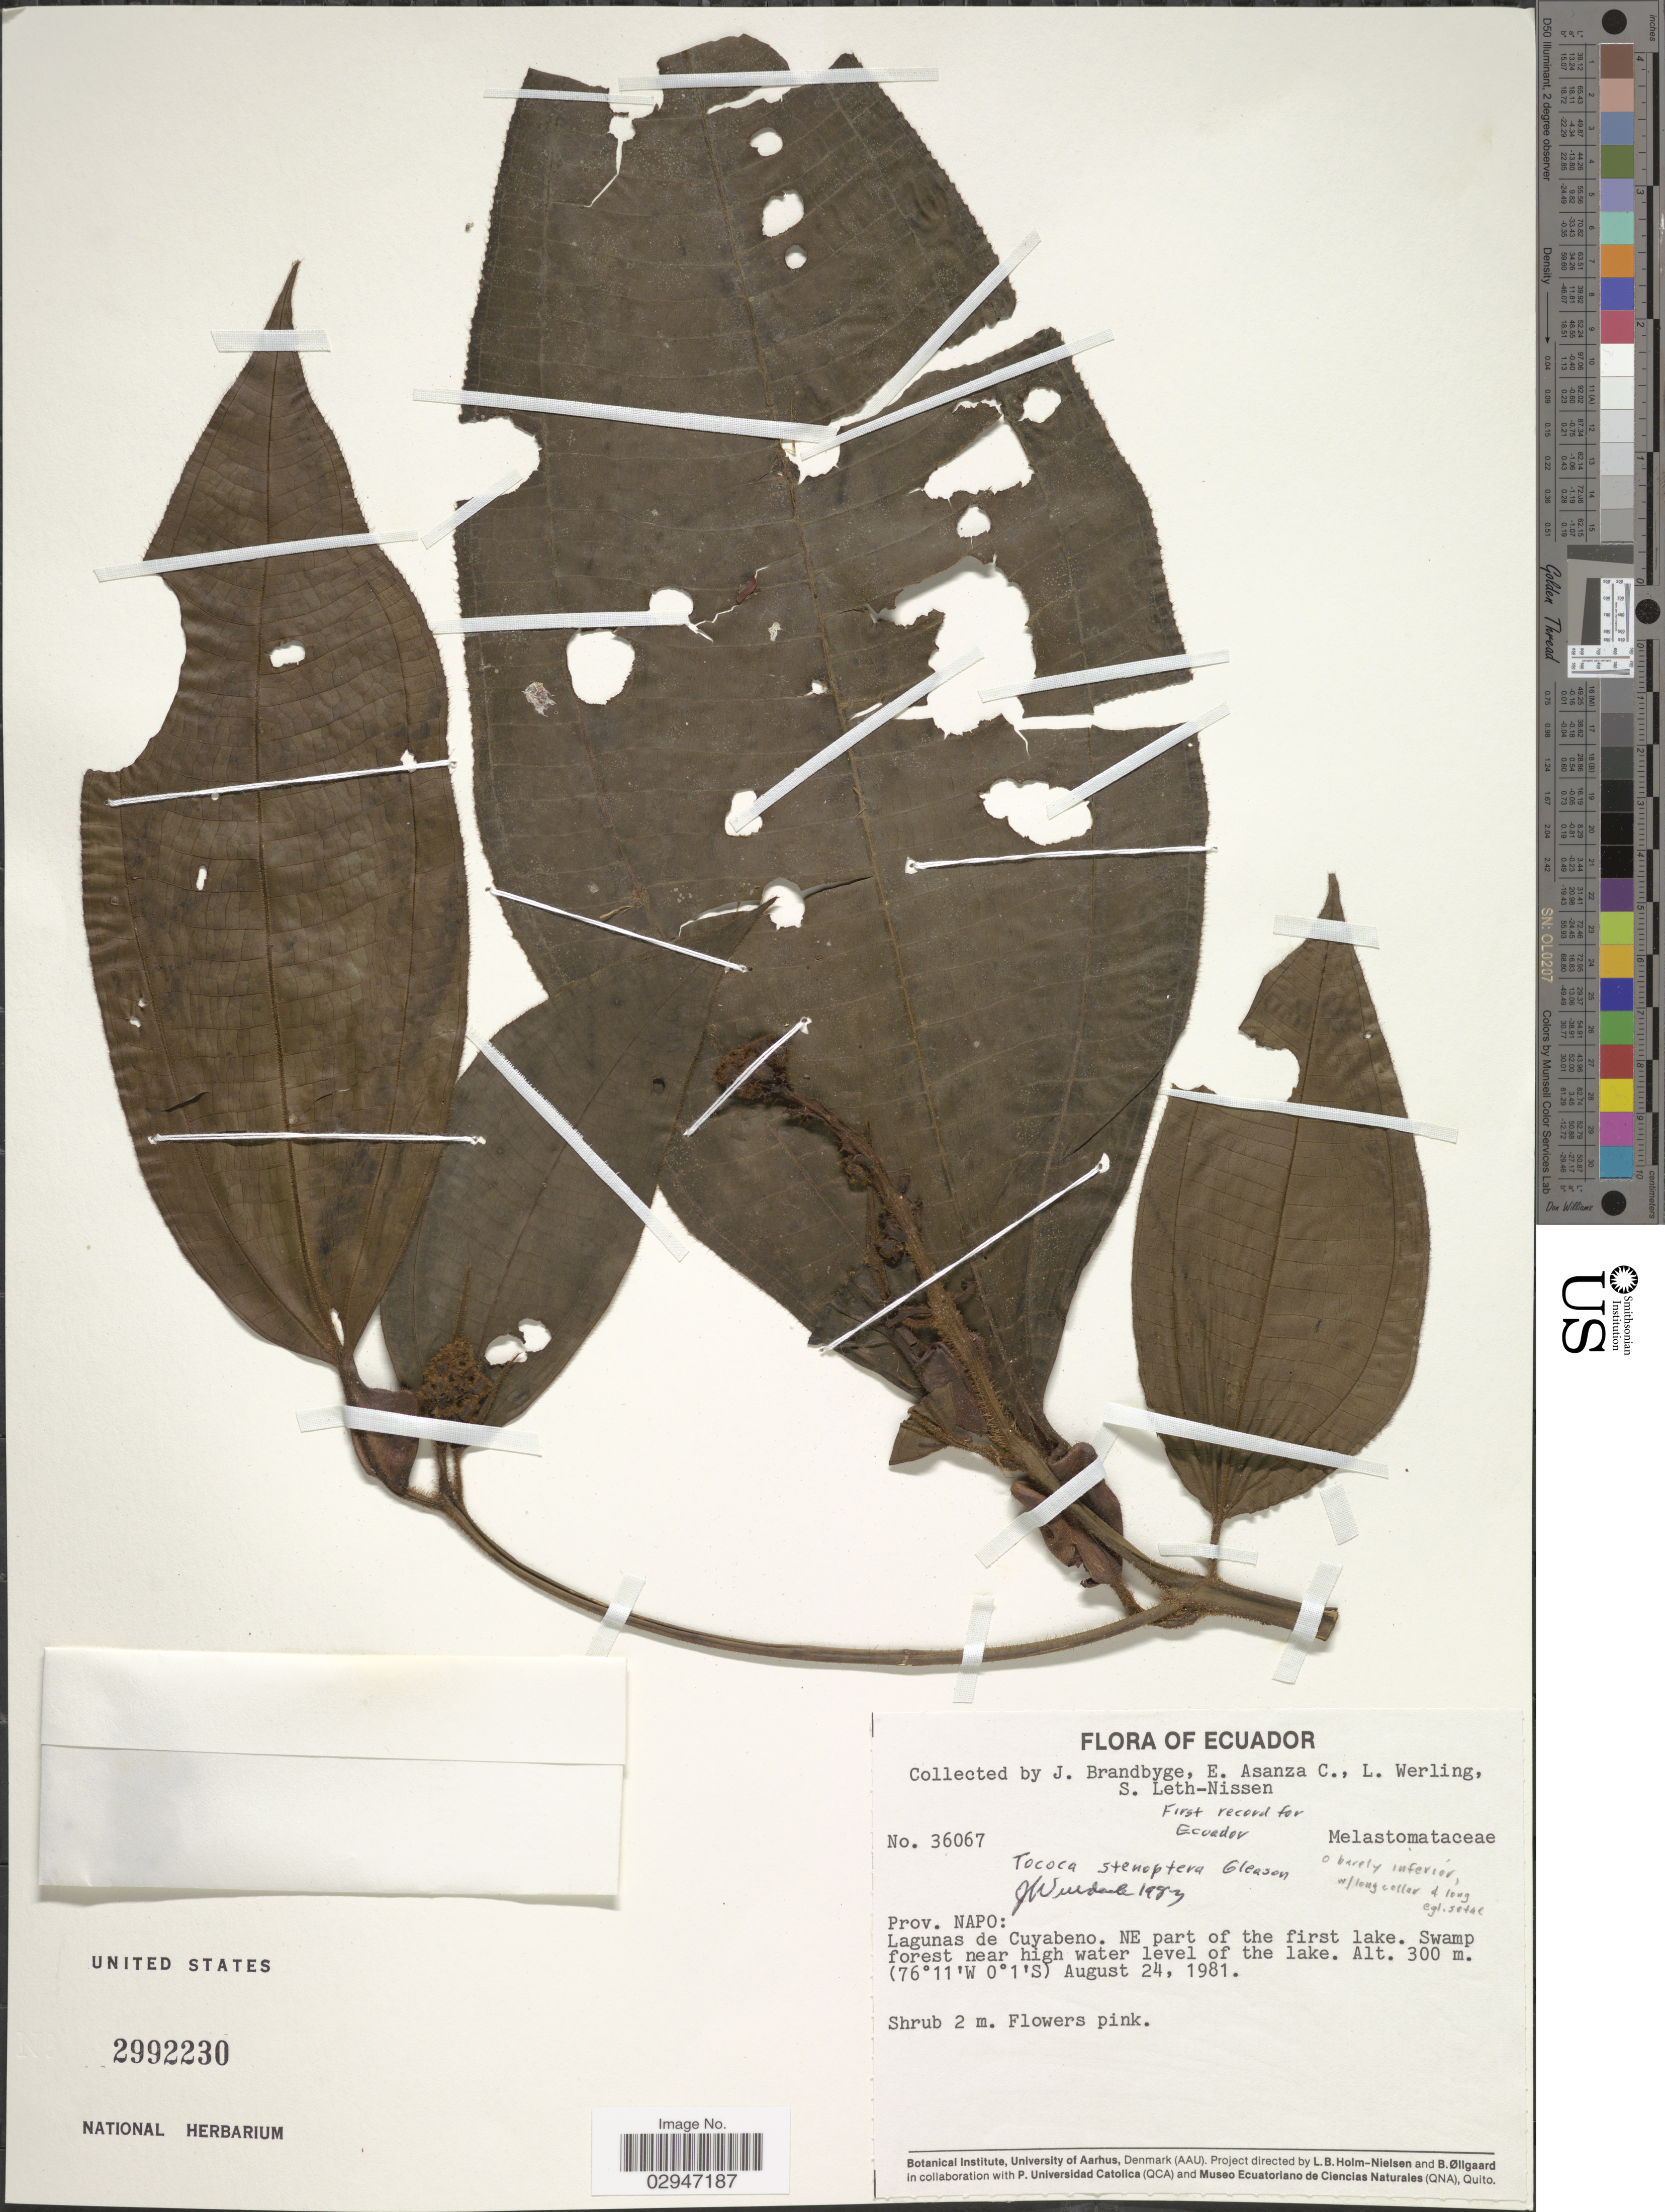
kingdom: Plantae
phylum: Tracheophyta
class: Magnoliopsida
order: Myrtales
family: Melastomataceae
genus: Tococa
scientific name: Tococa stenoptera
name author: Gleason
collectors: J. Brandbyge, E. Asanza C., L. Werling & S. Leth-Nissen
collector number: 36067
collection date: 1981-08-24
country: Ecuador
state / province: Napo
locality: Lagunas de Cuyabeno. NE part of the first lake.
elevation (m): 300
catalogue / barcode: US 2992230